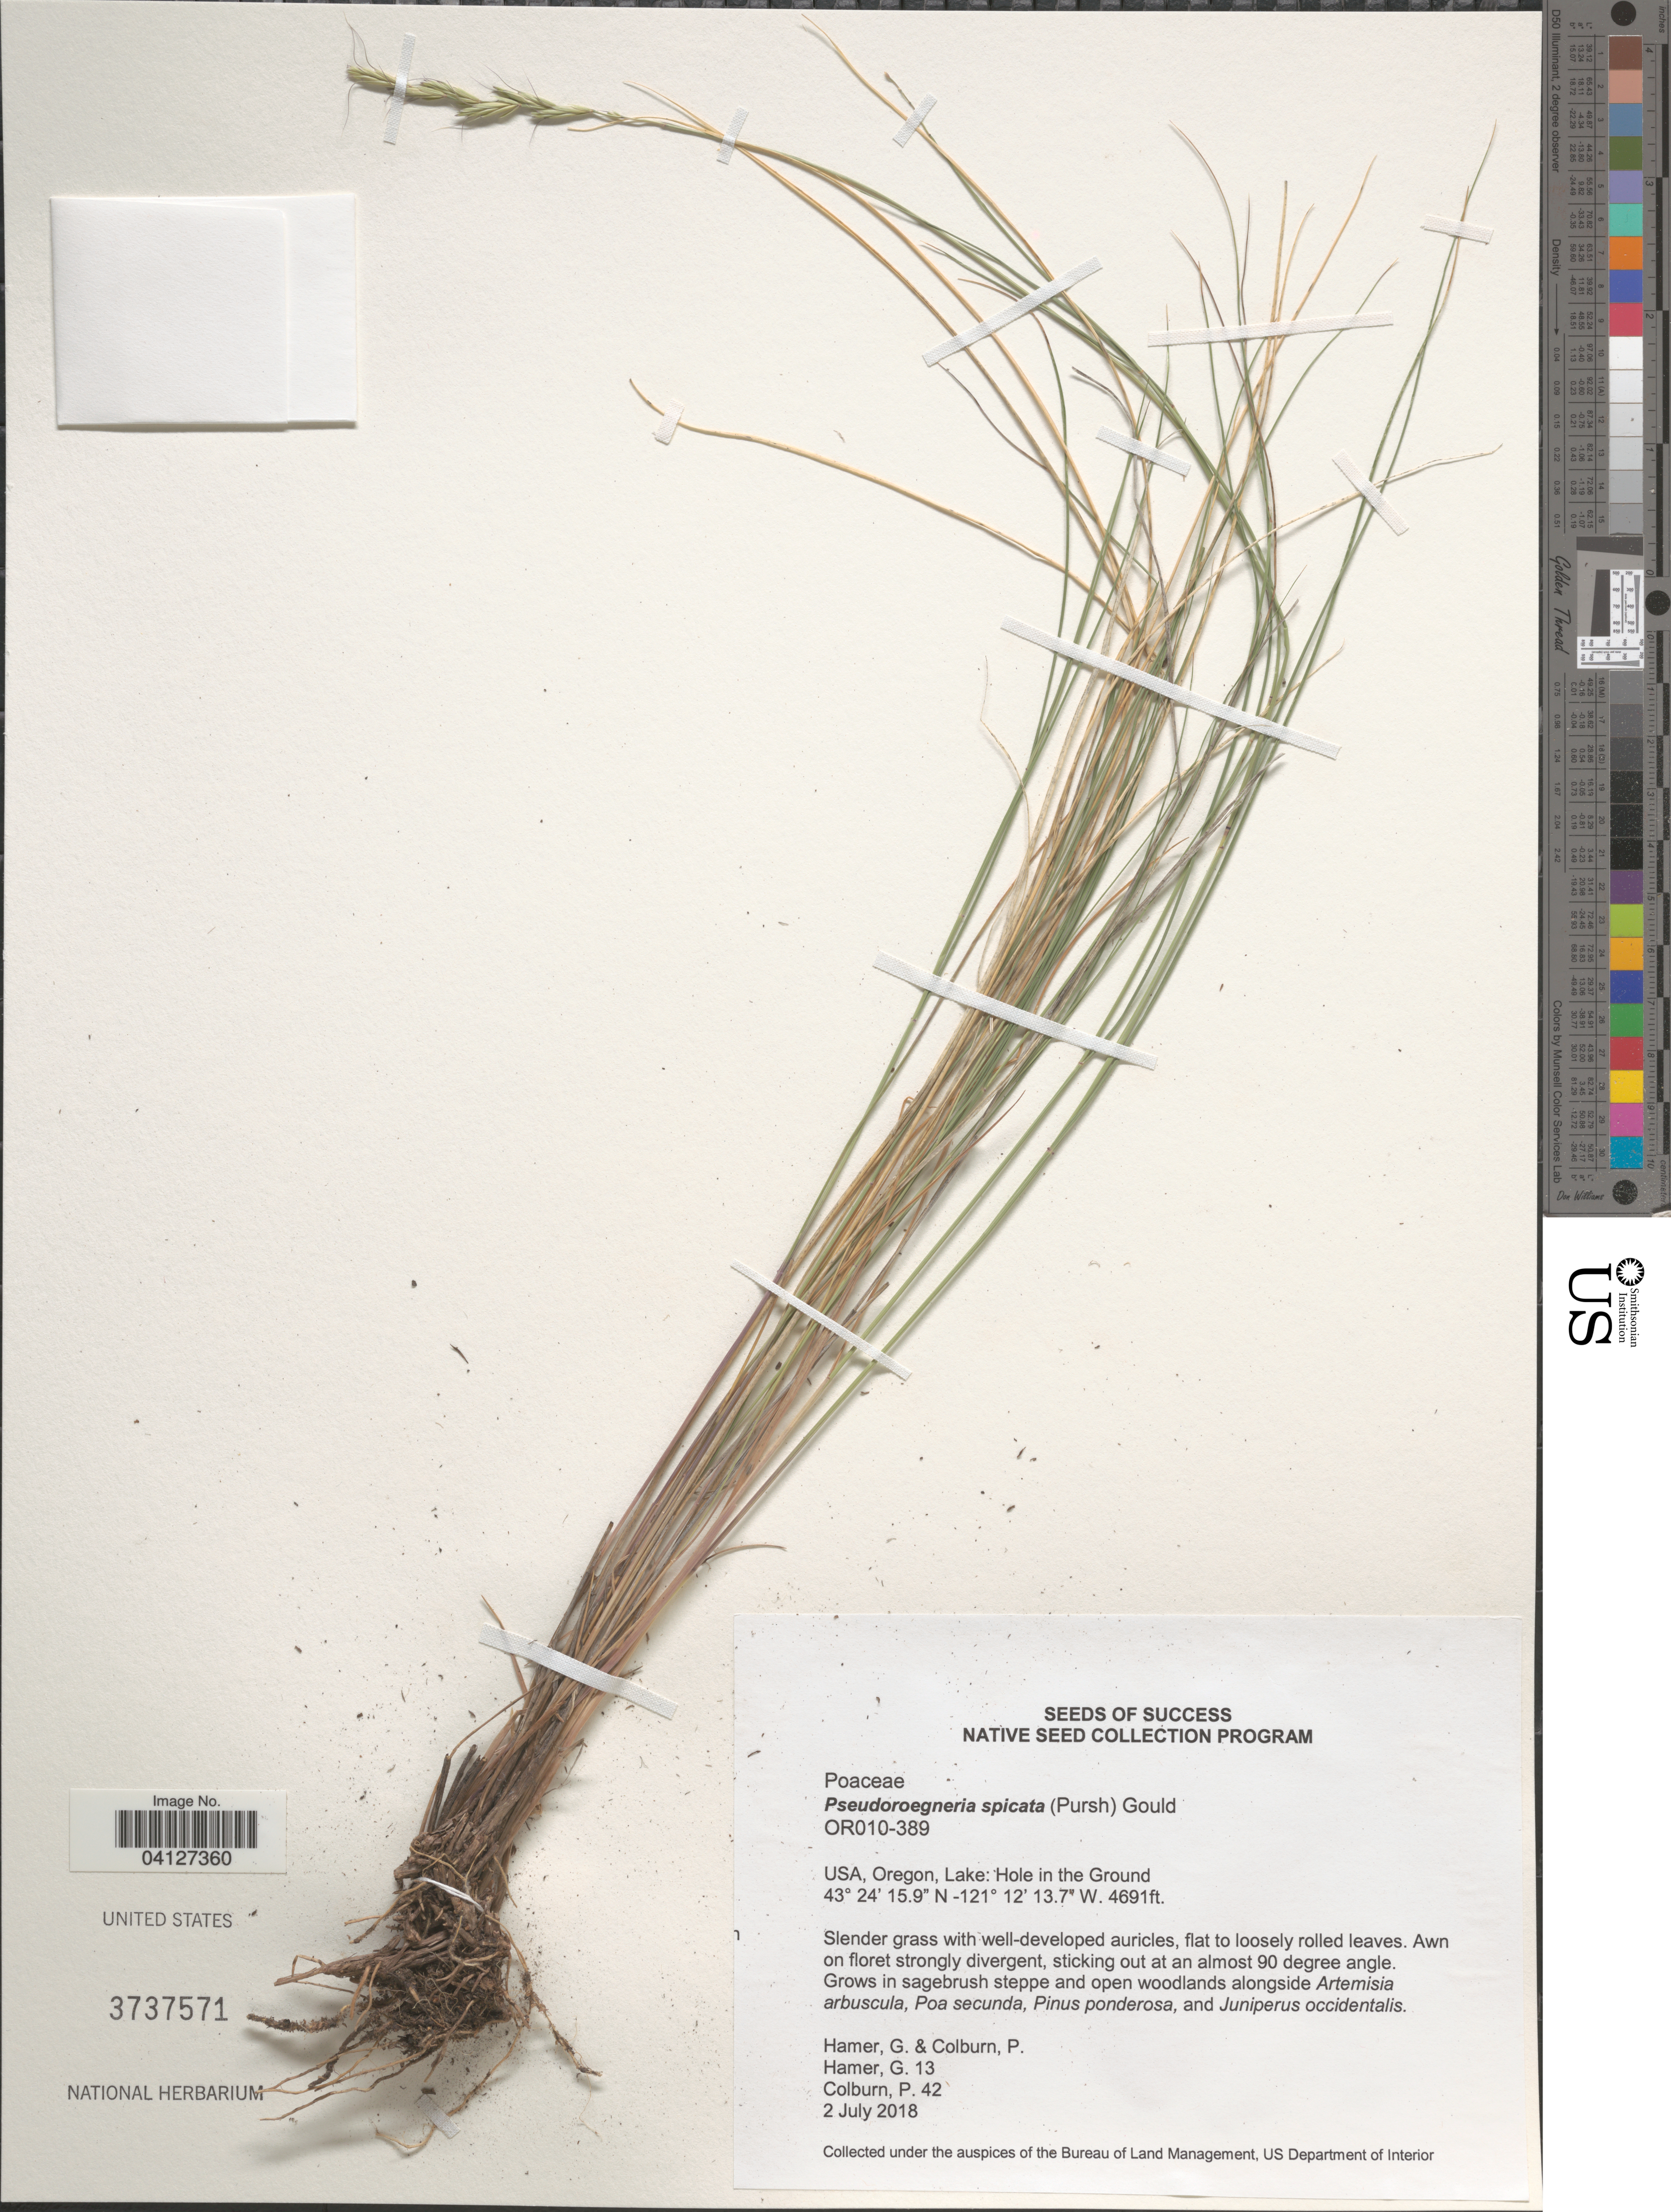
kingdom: Plantae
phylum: Tracheophyta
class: Liliopsida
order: Poales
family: Poaceae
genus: Pseudoroegneria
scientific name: Pseudoroegneria spicata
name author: (Pursh) Á. Löve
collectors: G. Hamer & P. Colburn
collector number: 13/42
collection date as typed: Transcribed d/m/y: 2/7/2018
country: United States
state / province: Oregon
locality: Lake: Hole in the Ground.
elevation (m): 1430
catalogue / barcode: US 3737571